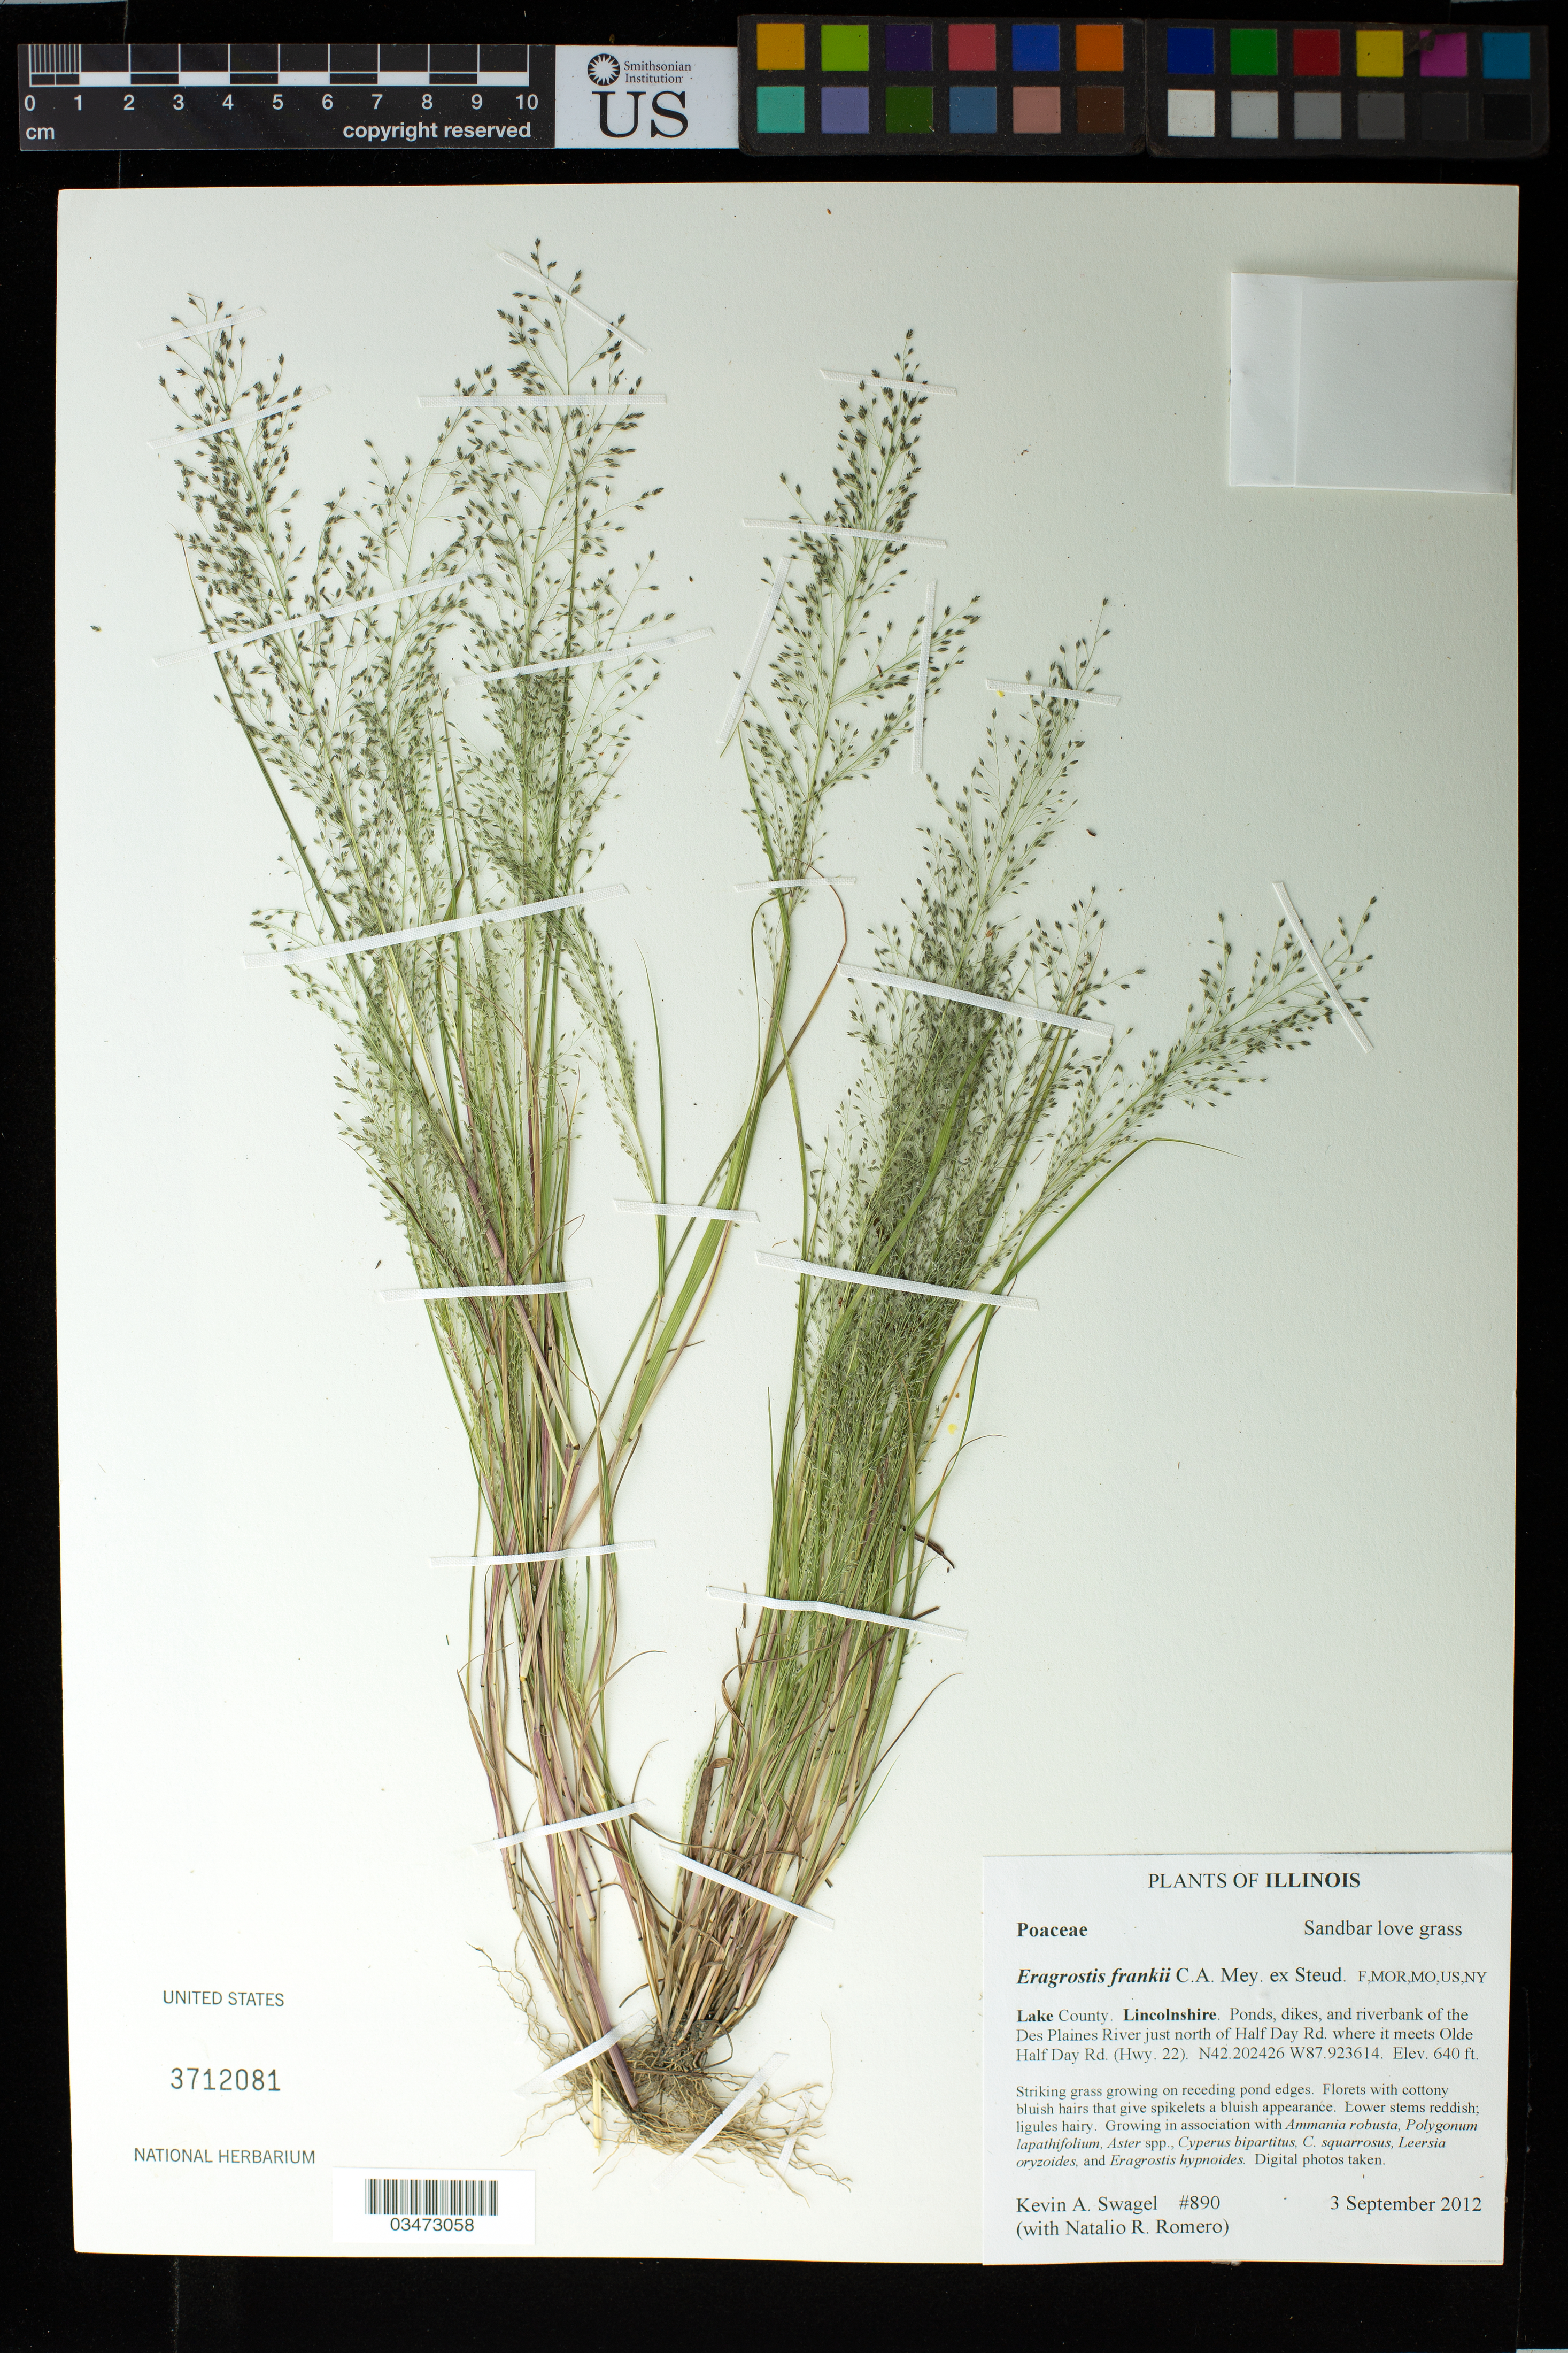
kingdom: Plantae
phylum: Tracheophyta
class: Liliopsida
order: Poales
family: Poaceae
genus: Eragrostis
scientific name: Eragrostis frankii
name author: C.A. Mey. ex Steud.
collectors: K. Swagel & N. Romero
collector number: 890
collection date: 2012-09-03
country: United States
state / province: Illinois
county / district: Lake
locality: Lake County. Lincolnshire. Ponds, dikes, and riverbank of the Des Plaines River just north of Half Day Rd. where it meets Olde Half Day Rd. (Hwy.22).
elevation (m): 640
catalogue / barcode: US 3712081